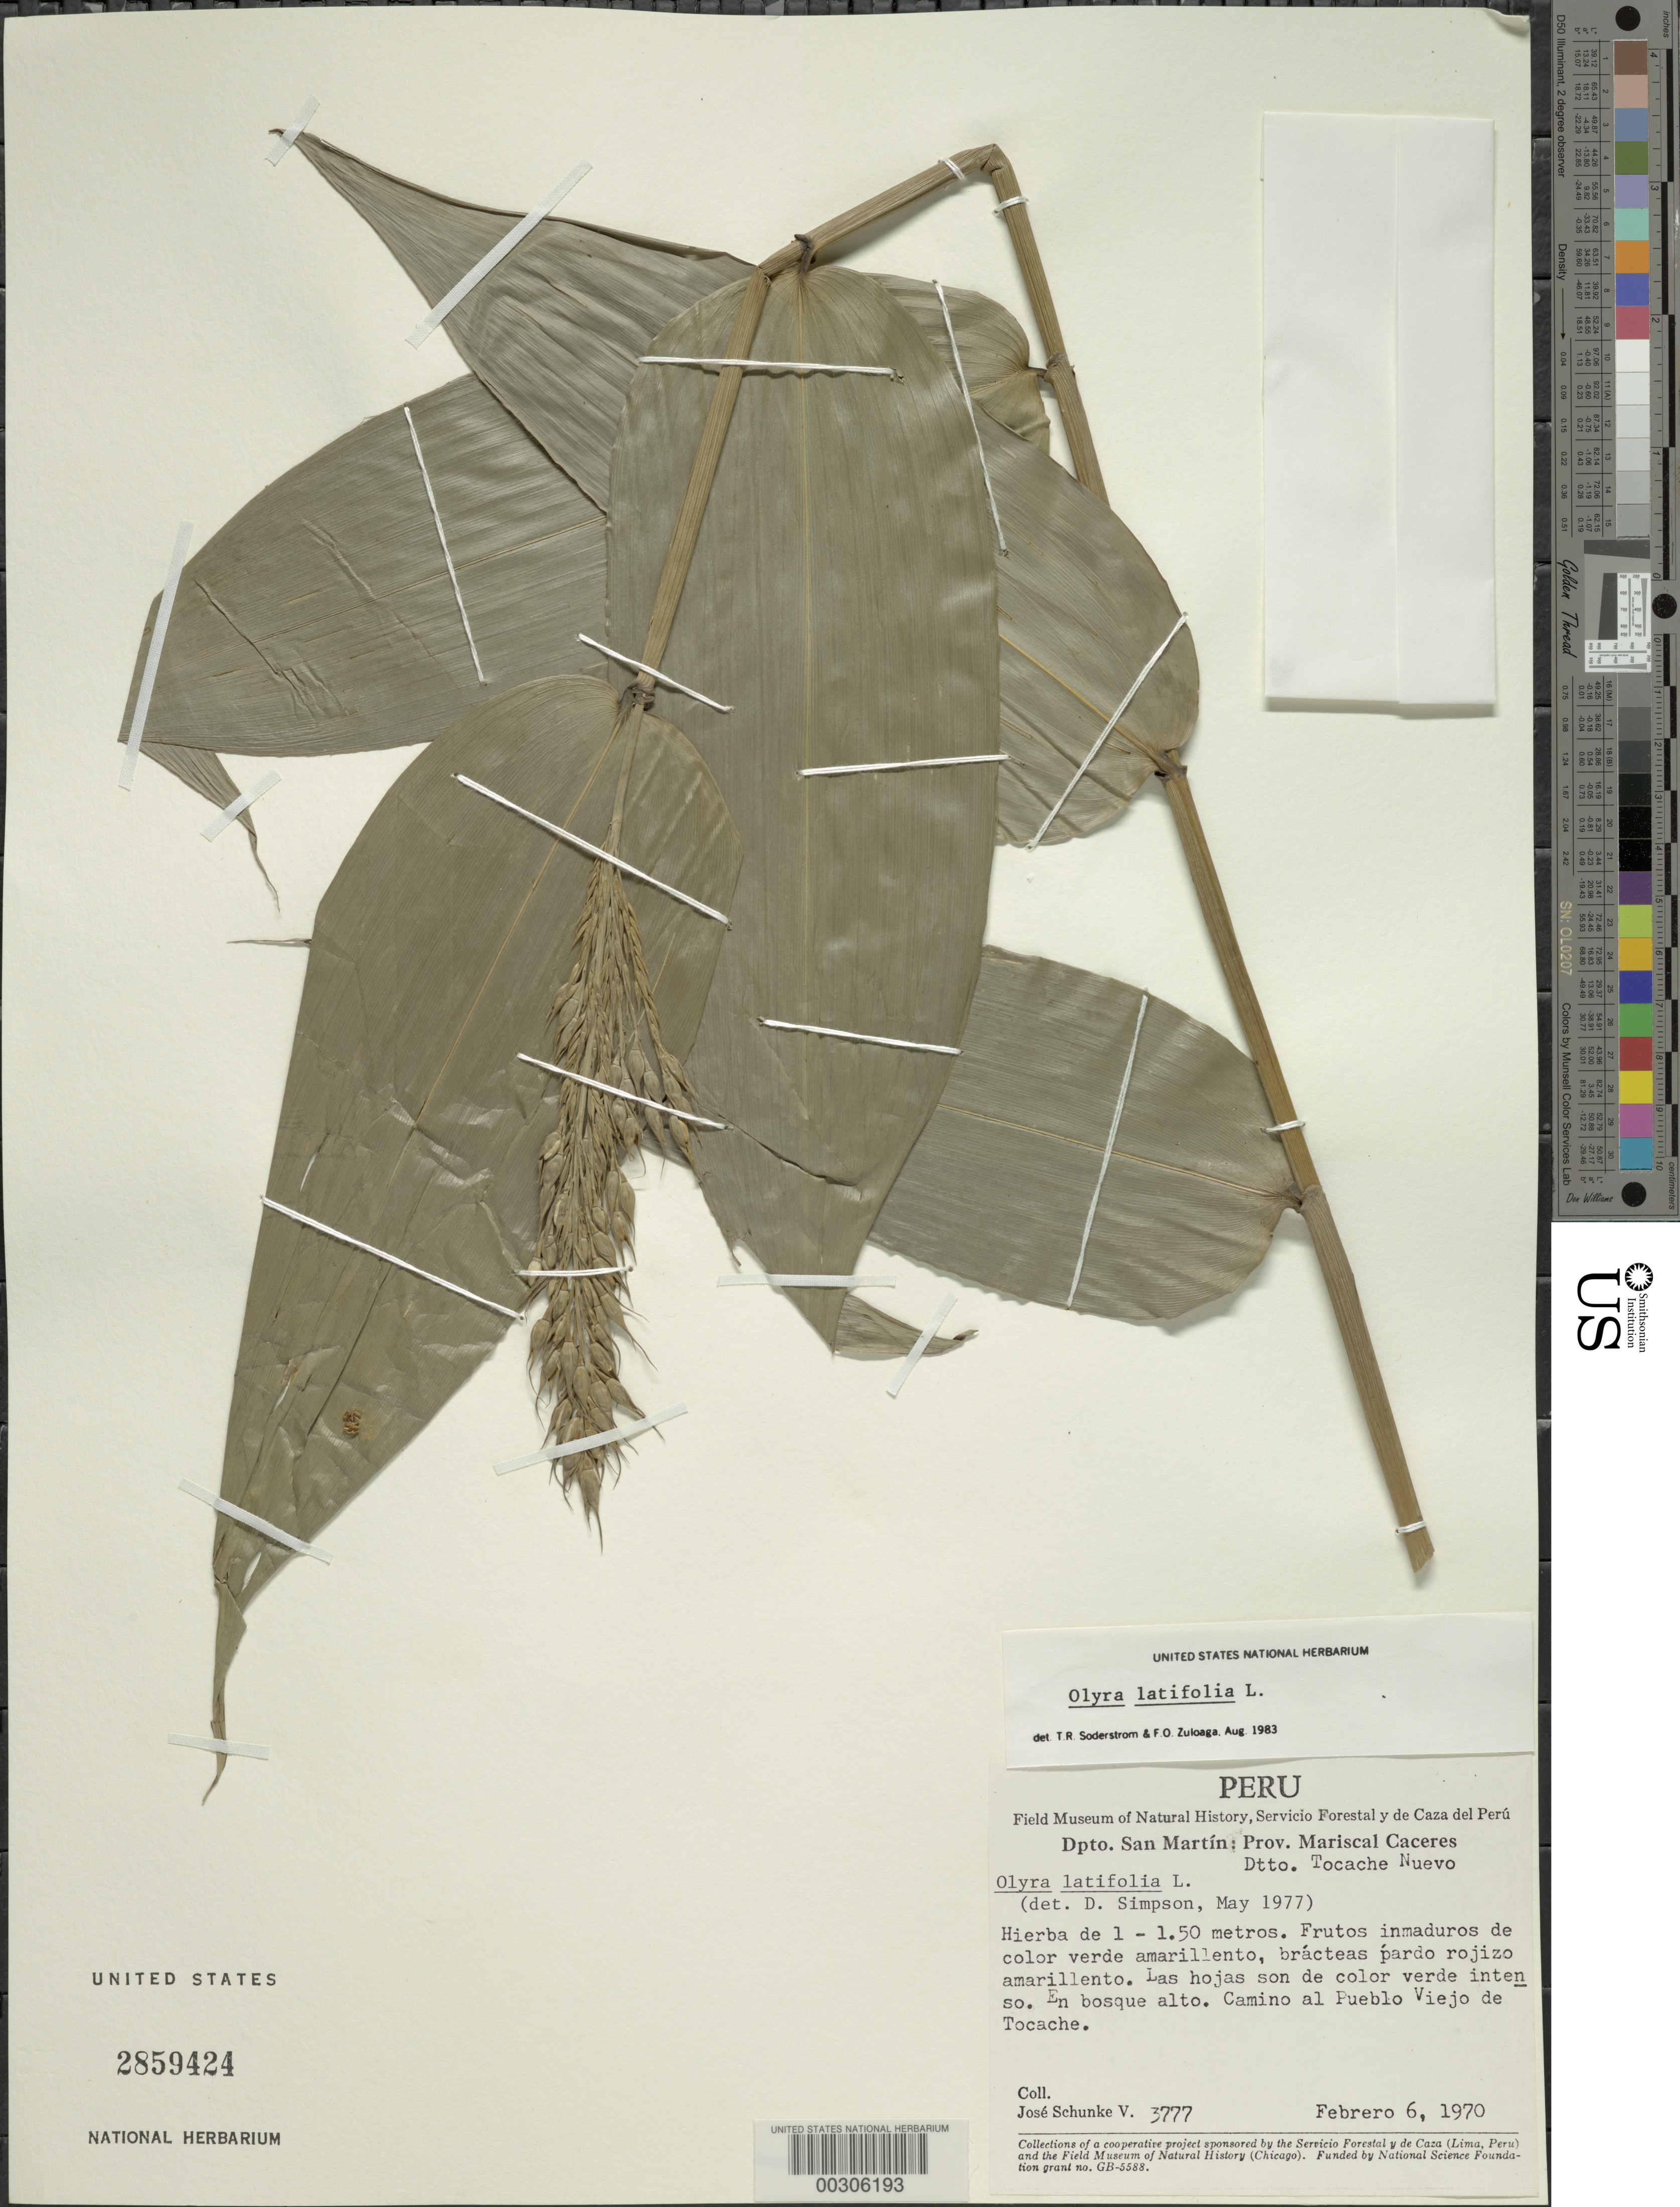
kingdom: Plantae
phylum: Tracheophyta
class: Liliopsida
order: Poales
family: Poaceae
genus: Olyra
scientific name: Olyra latifolia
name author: L.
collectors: J. Schunke Vigo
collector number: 3777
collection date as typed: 06 Feb 1970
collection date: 1970-02-06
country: Peru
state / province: San Martín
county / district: Mariscal Cáceres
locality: Pueblo viejo de tocache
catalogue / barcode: US 2859424